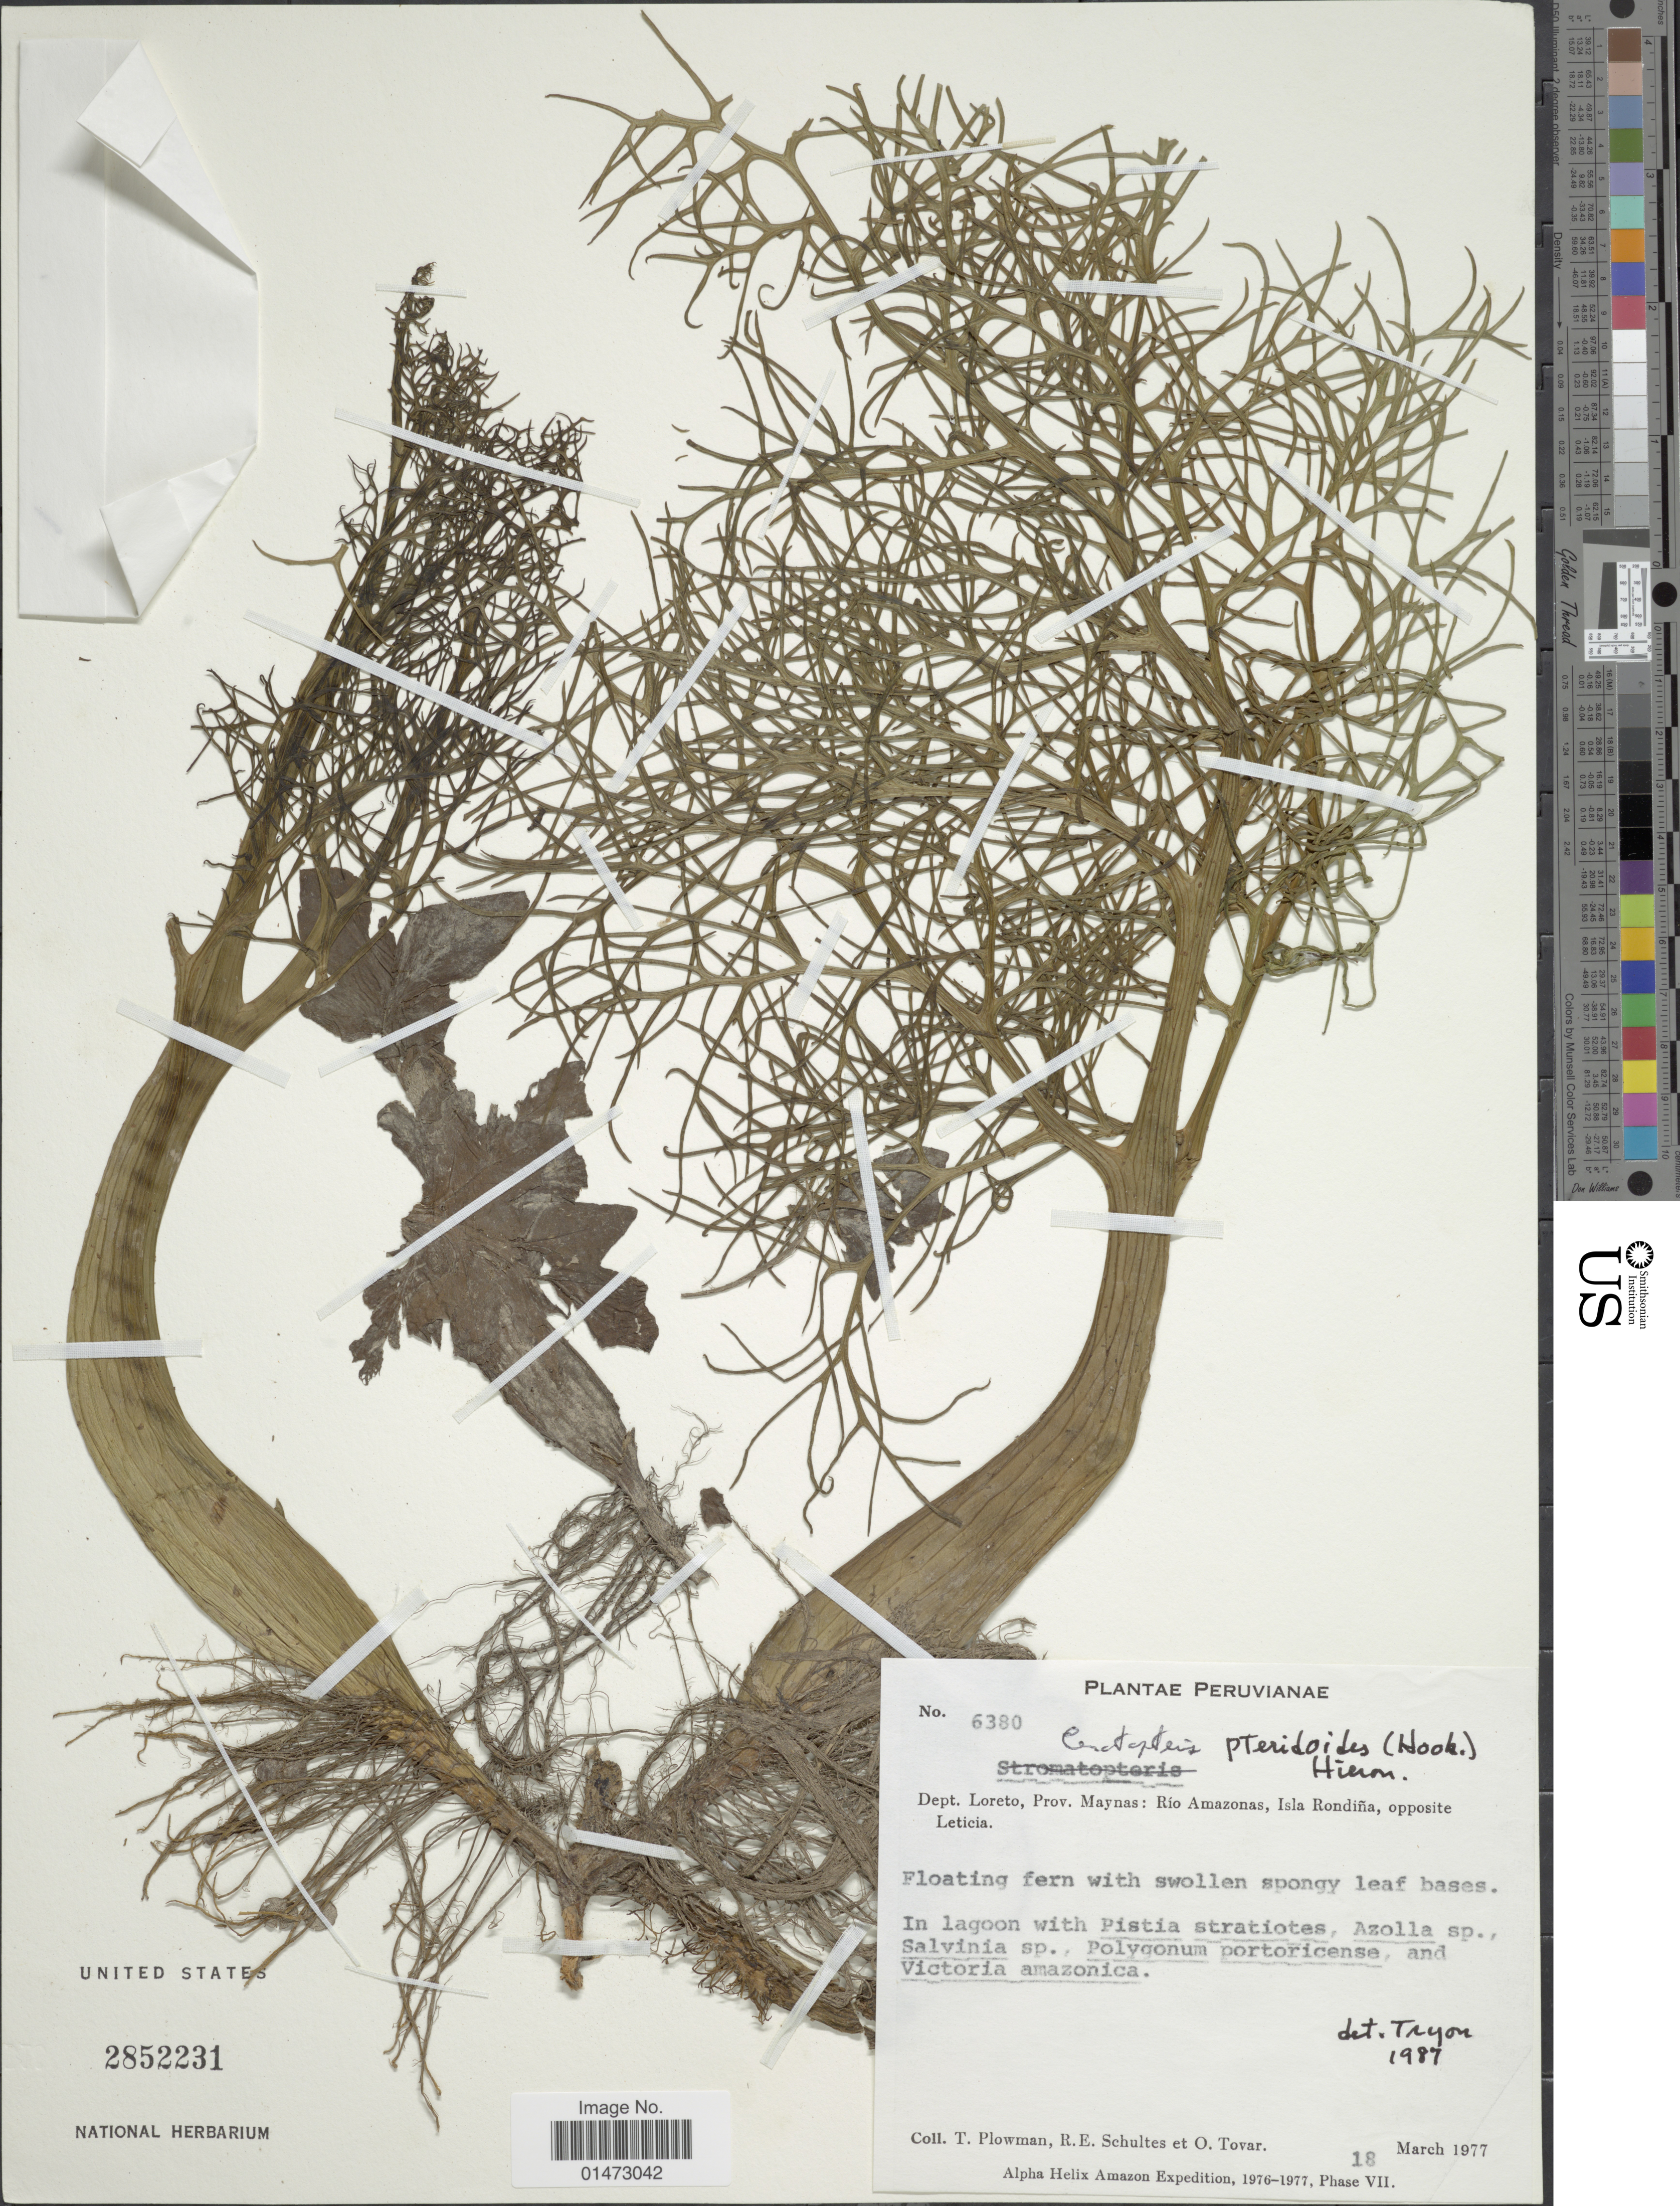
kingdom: Plantae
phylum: Tracheophyta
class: Polypodiopsida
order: Polypodiales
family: Pteridaceae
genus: Ceratopteris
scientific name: Ceratopteris pteridioides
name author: (Hook.) Hieron.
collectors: T. Plowman, R. E. Schultes & Ó. Tovar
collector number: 6380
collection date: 1977-03-18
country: Peru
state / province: Loreto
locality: Prov. Maynas: Río Amazonas, Isla Rondiña, opposite Leticia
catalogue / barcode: US 2852231